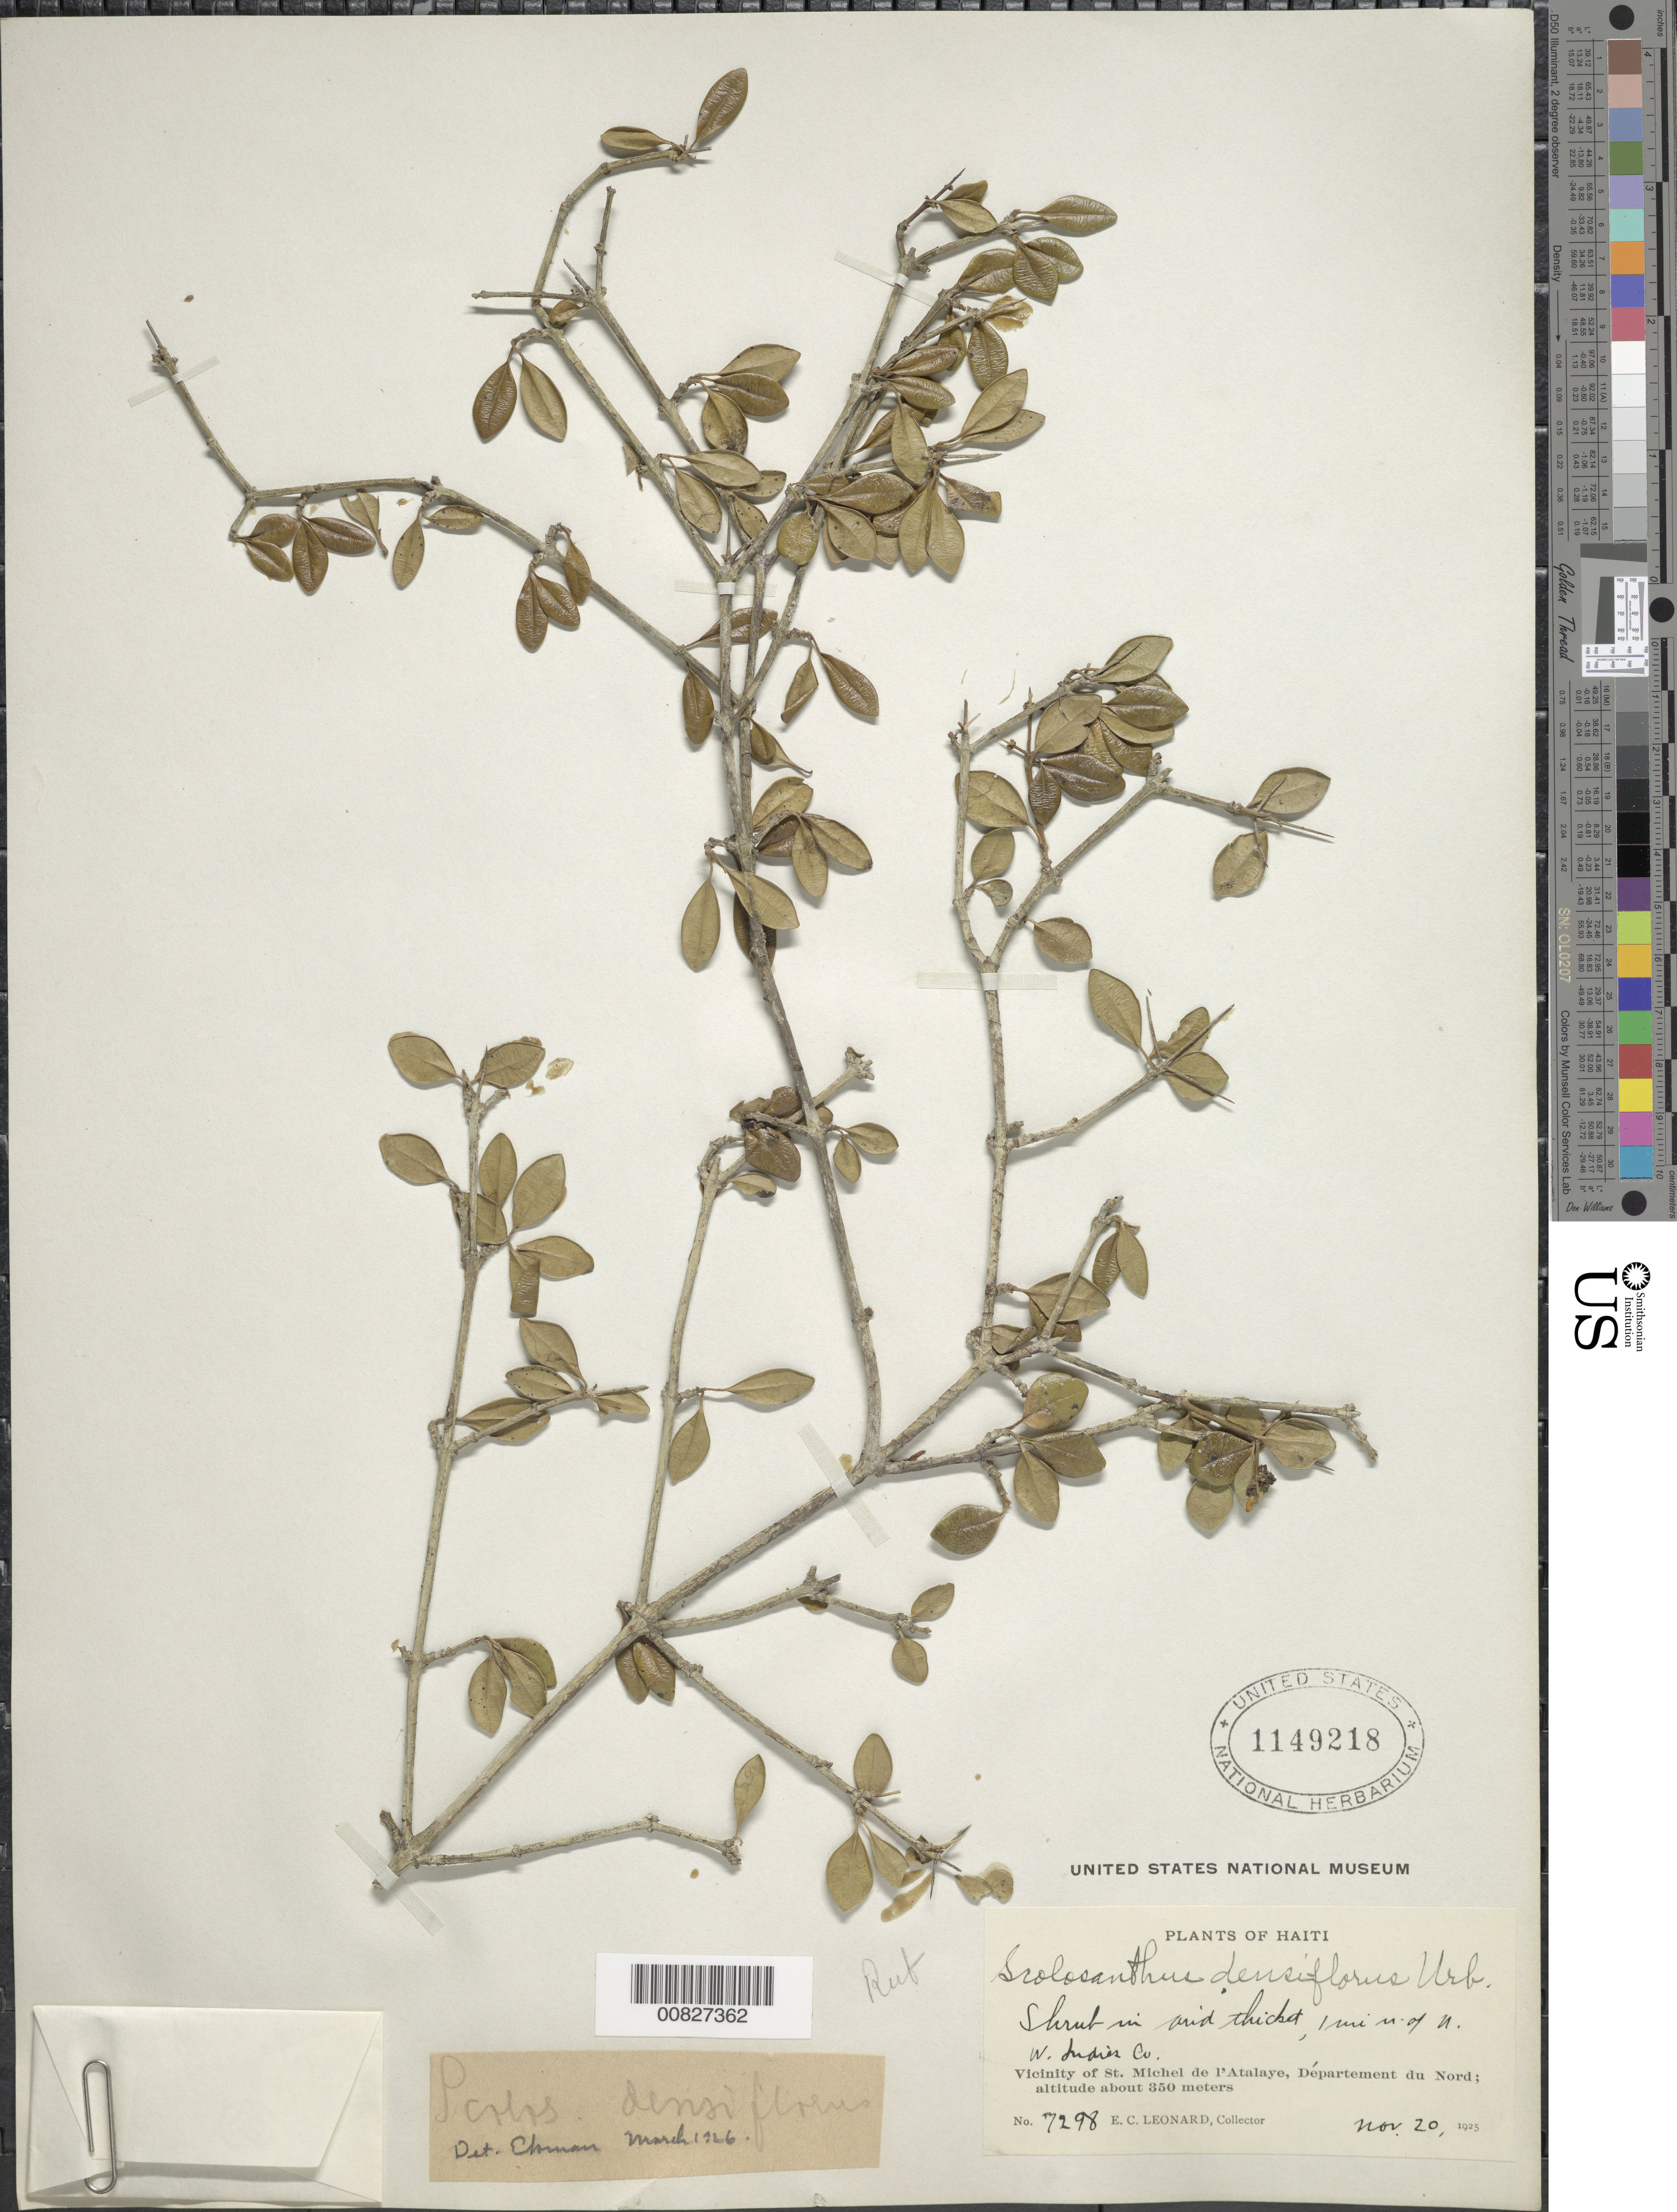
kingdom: Plantae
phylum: Tracheophyta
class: Magnoliopsida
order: Gentianales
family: Rubiaceae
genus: Scolosanthus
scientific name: Scolosanthus densiflorus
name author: Urb.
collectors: E. C. Leonard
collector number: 7298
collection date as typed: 20 Nov 1925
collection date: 1925-11-20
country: Haiti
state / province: Artibonite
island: Hispaniola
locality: Vicinity of St. Michel de l'Atalaye, 1 mile N of UW Indies Co.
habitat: Arid thicket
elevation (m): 350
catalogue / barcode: US 1149218